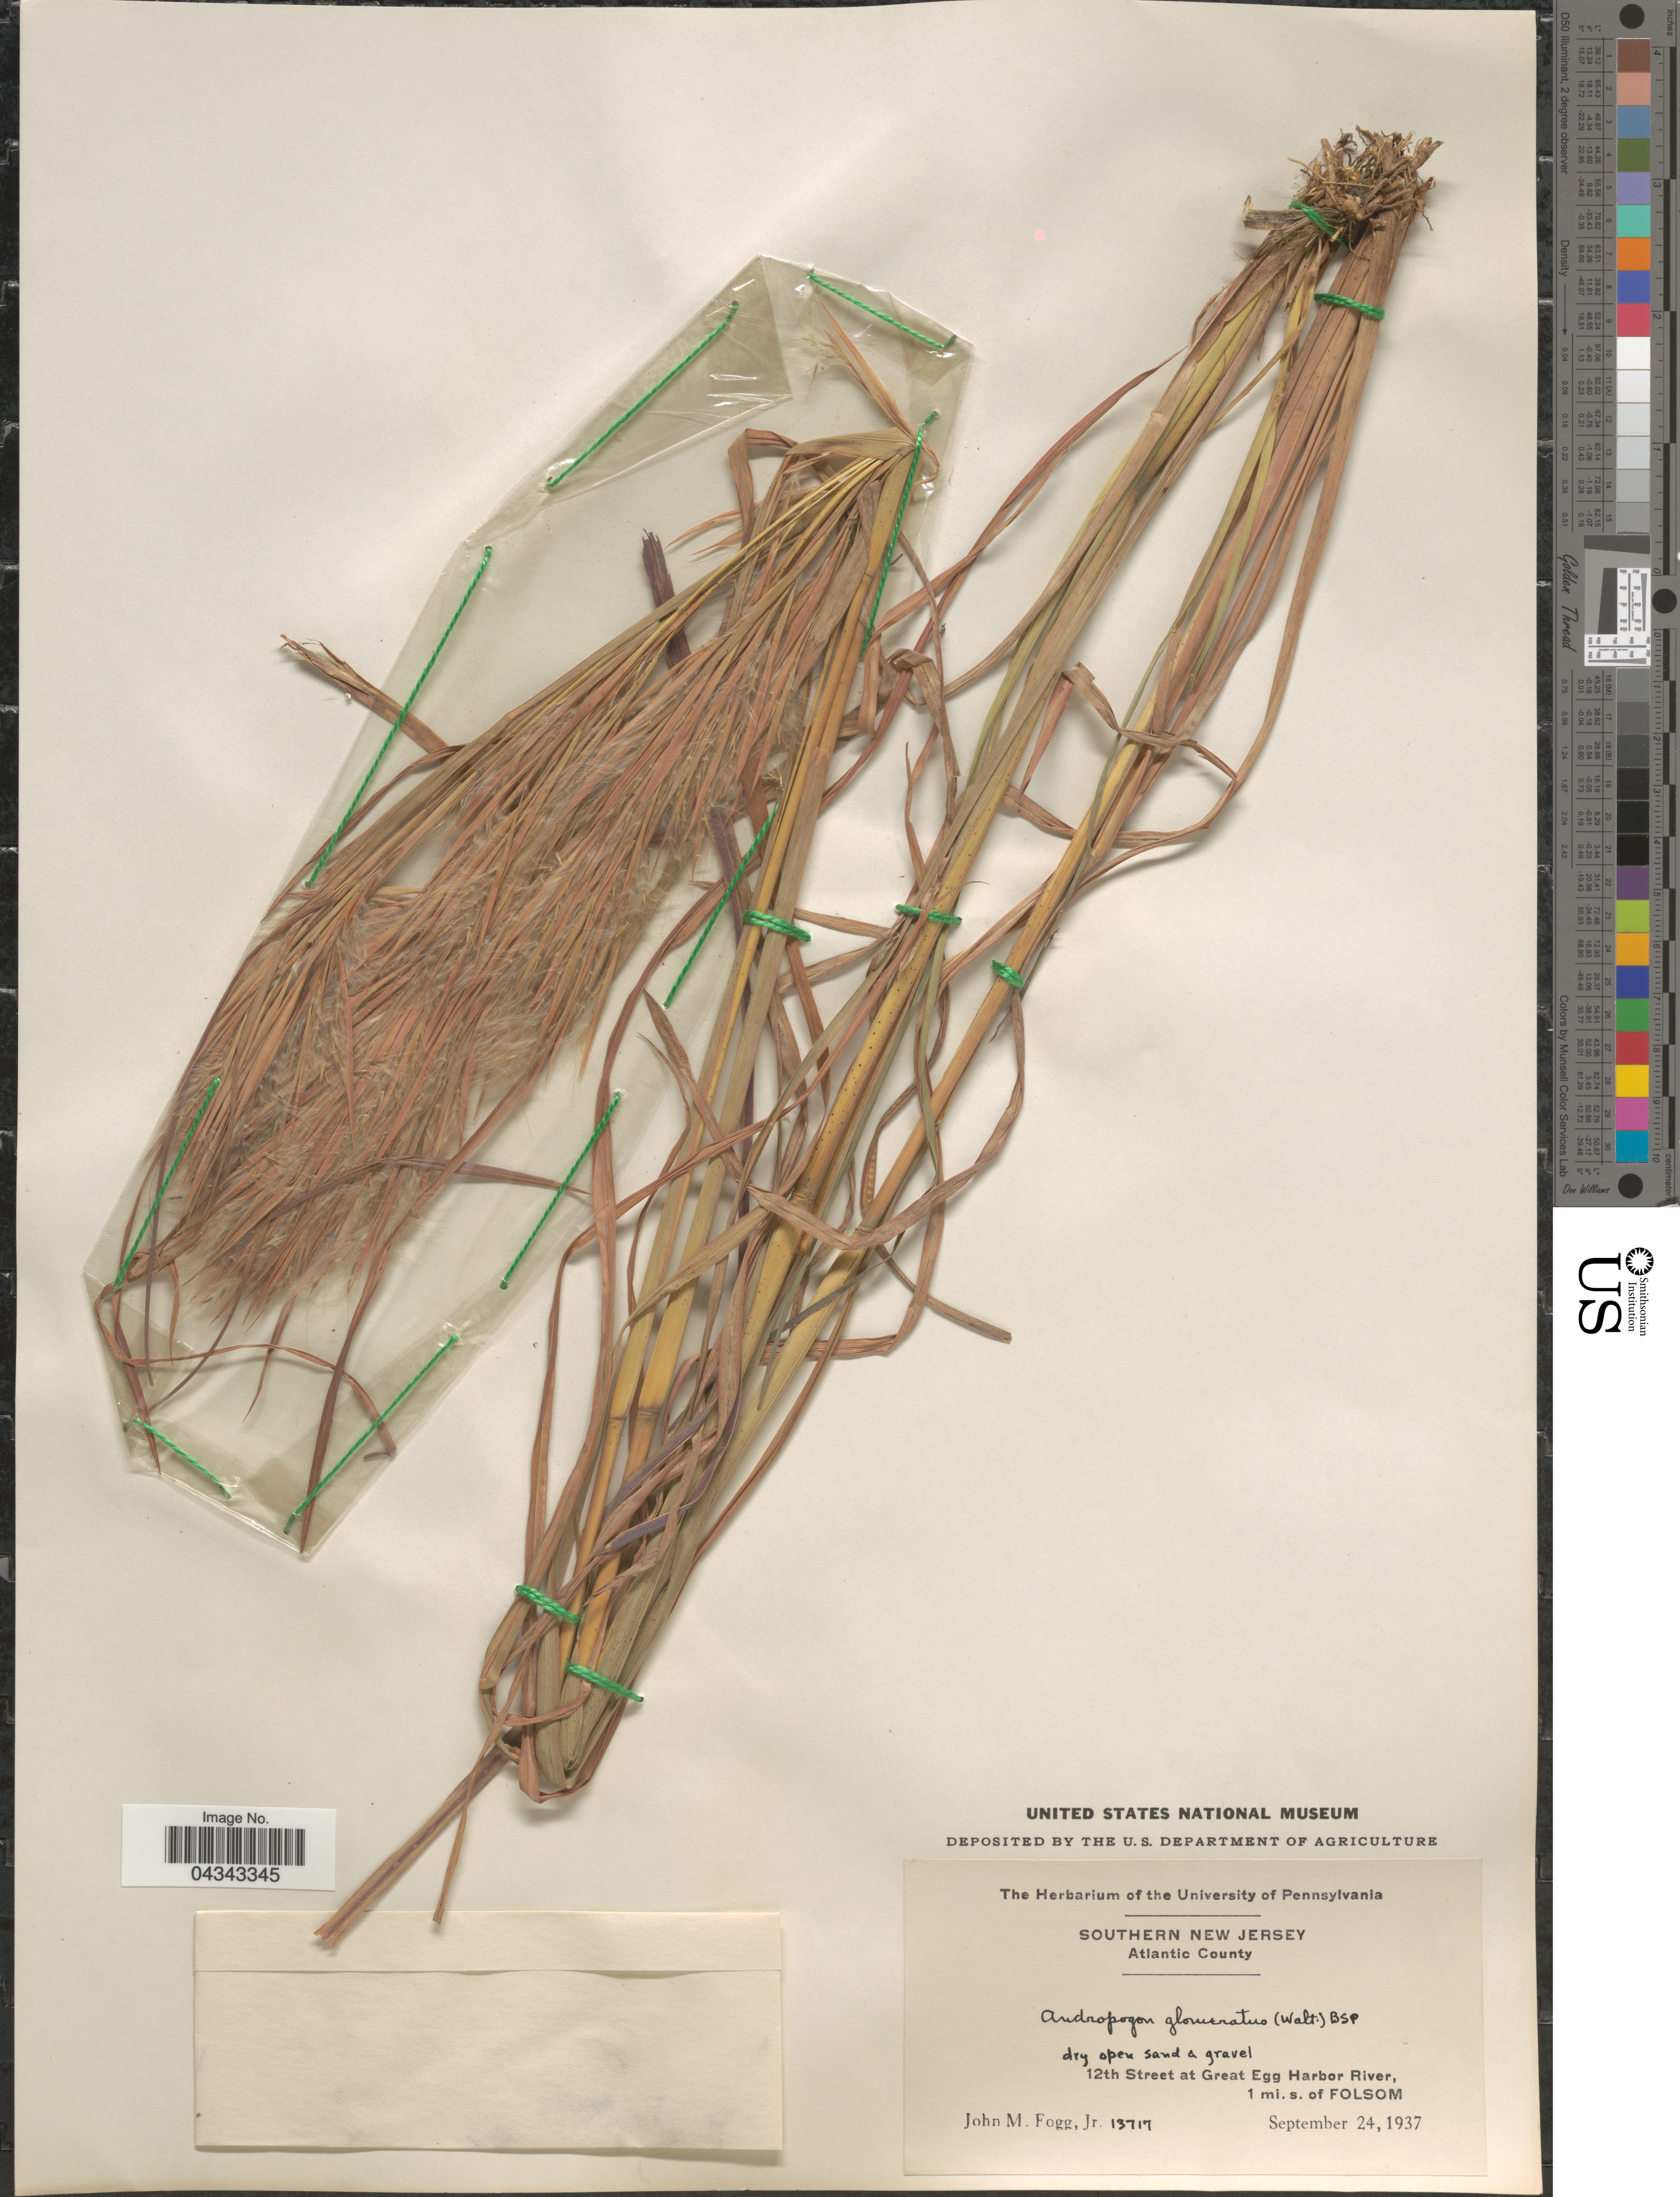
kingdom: Plantae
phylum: Tracheophyta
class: Liliopsida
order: Poales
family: Poaceae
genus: Andropogon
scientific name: Andropogon glomeratus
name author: (Walter) Britton, Stearns & Poggenb.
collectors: J. Fogg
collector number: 13717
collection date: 1937-09-24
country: United States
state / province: New Jersey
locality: Southern New Jersey. Atlantic County. 12th Street at Great Egg Harbor River, 1 mi. s. of Folsom.